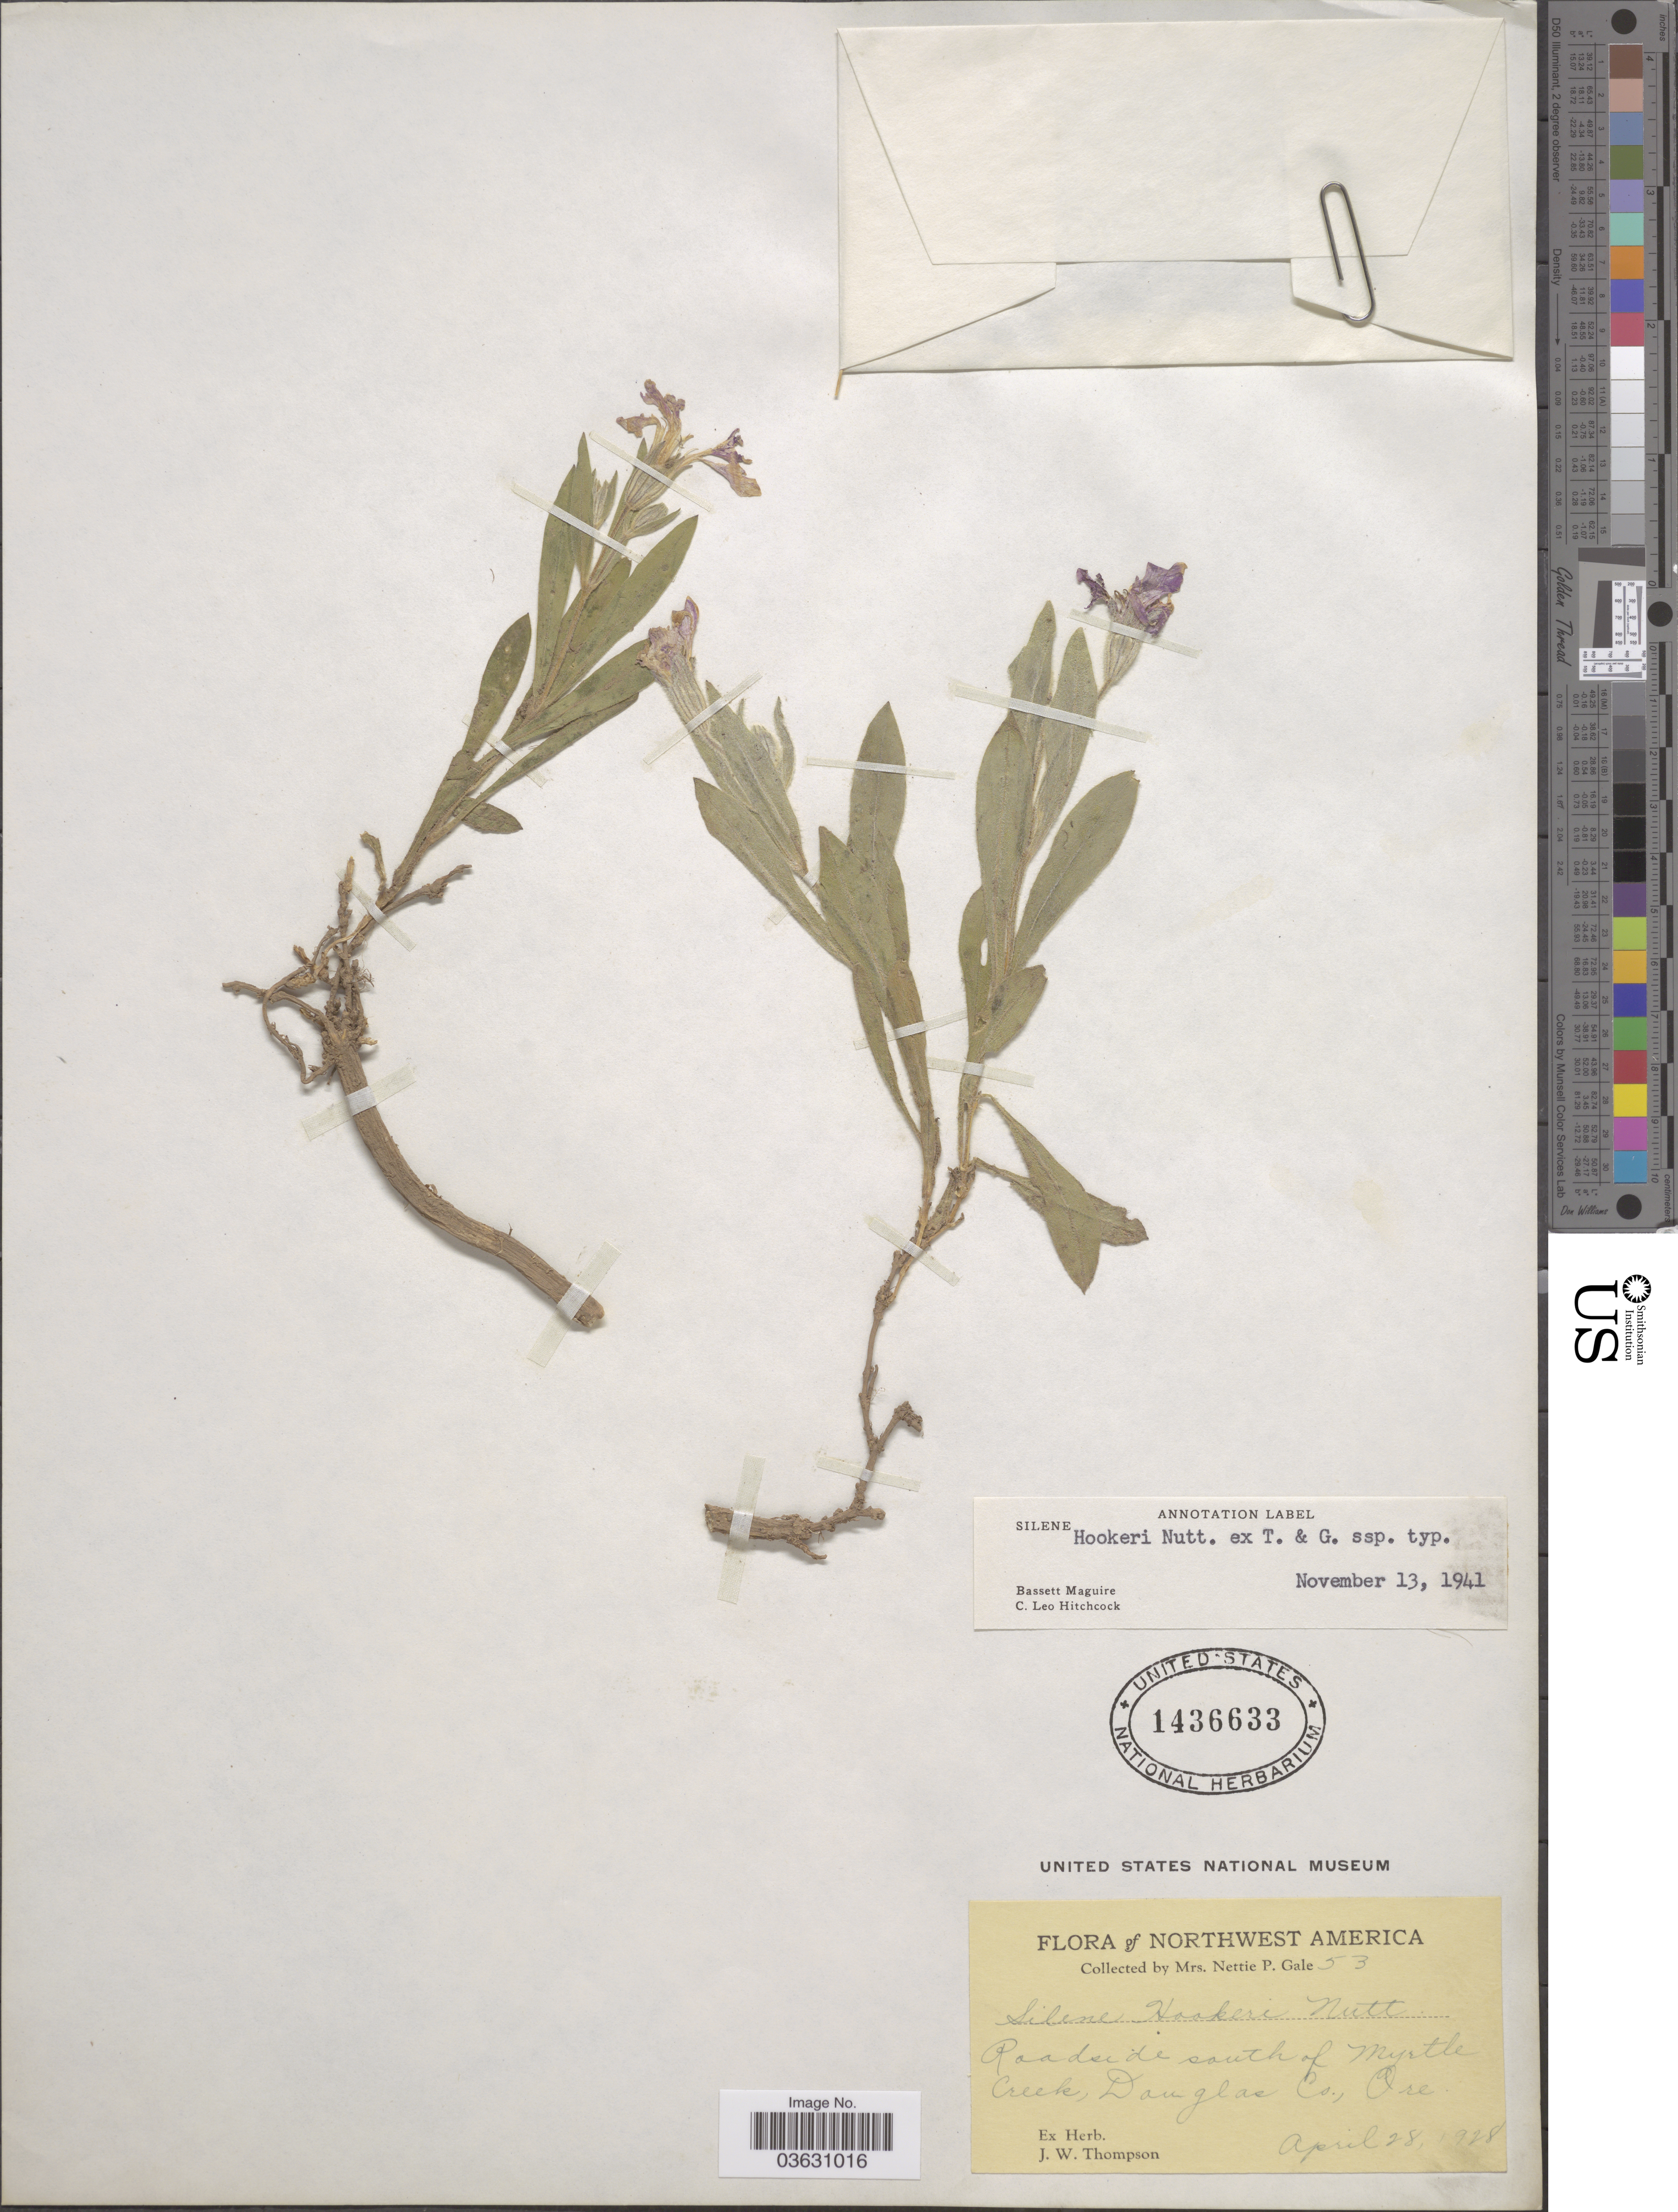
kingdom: Plantae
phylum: Tracheophyta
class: Magnoliopsida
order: Caryophyllales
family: Caryophyllaceae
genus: Silene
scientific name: Silene hookeri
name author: Nutt.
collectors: N. Gale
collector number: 53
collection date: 1928-04-28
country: United States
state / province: Oregon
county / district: Douglas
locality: Northwest America. Roadside south of Myrtle Creek, Douglas Co.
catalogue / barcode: US 1436633